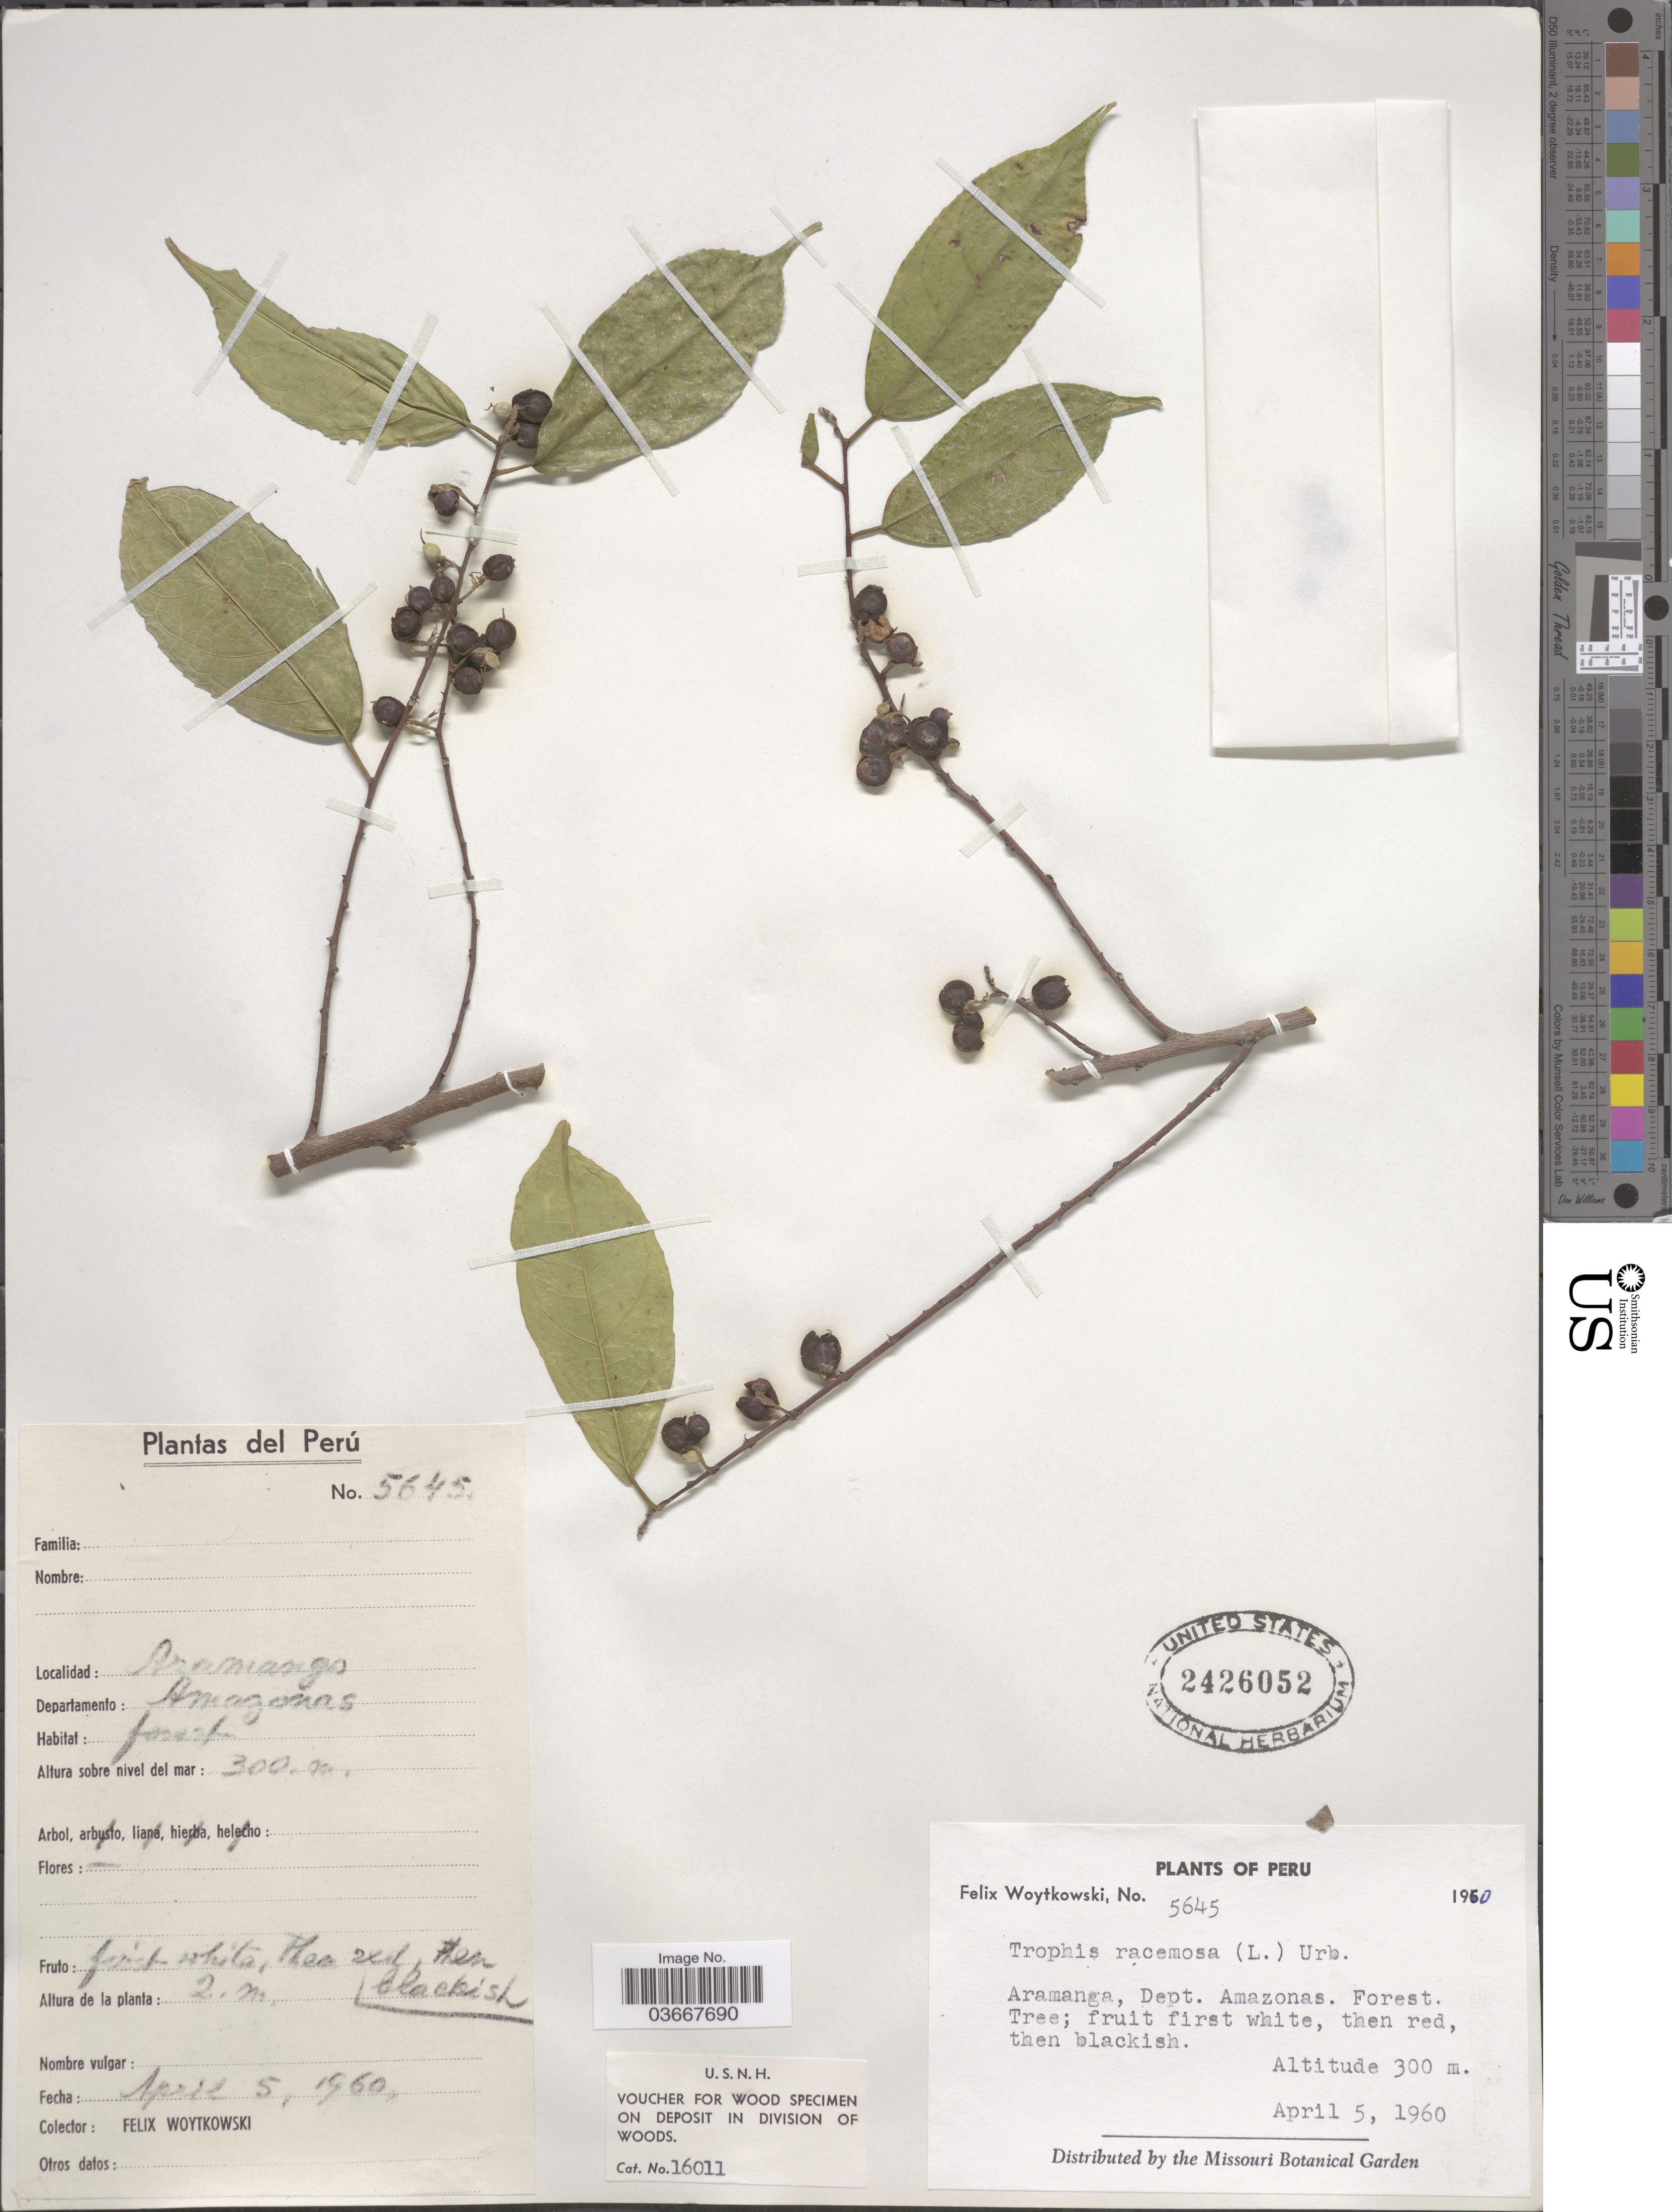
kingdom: Plantae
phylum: Tracheophyta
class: Magnoliopsida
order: Rosales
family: Moraceae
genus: Trophis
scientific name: Trophis racemosa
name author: (L.) Urb.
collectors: F. Woytkowski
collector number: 5645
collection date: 1960-04-05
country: Peru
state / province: Amazonas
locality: Aramanga, Dept. Amazonas.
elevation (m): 300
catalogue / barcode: US 2426052